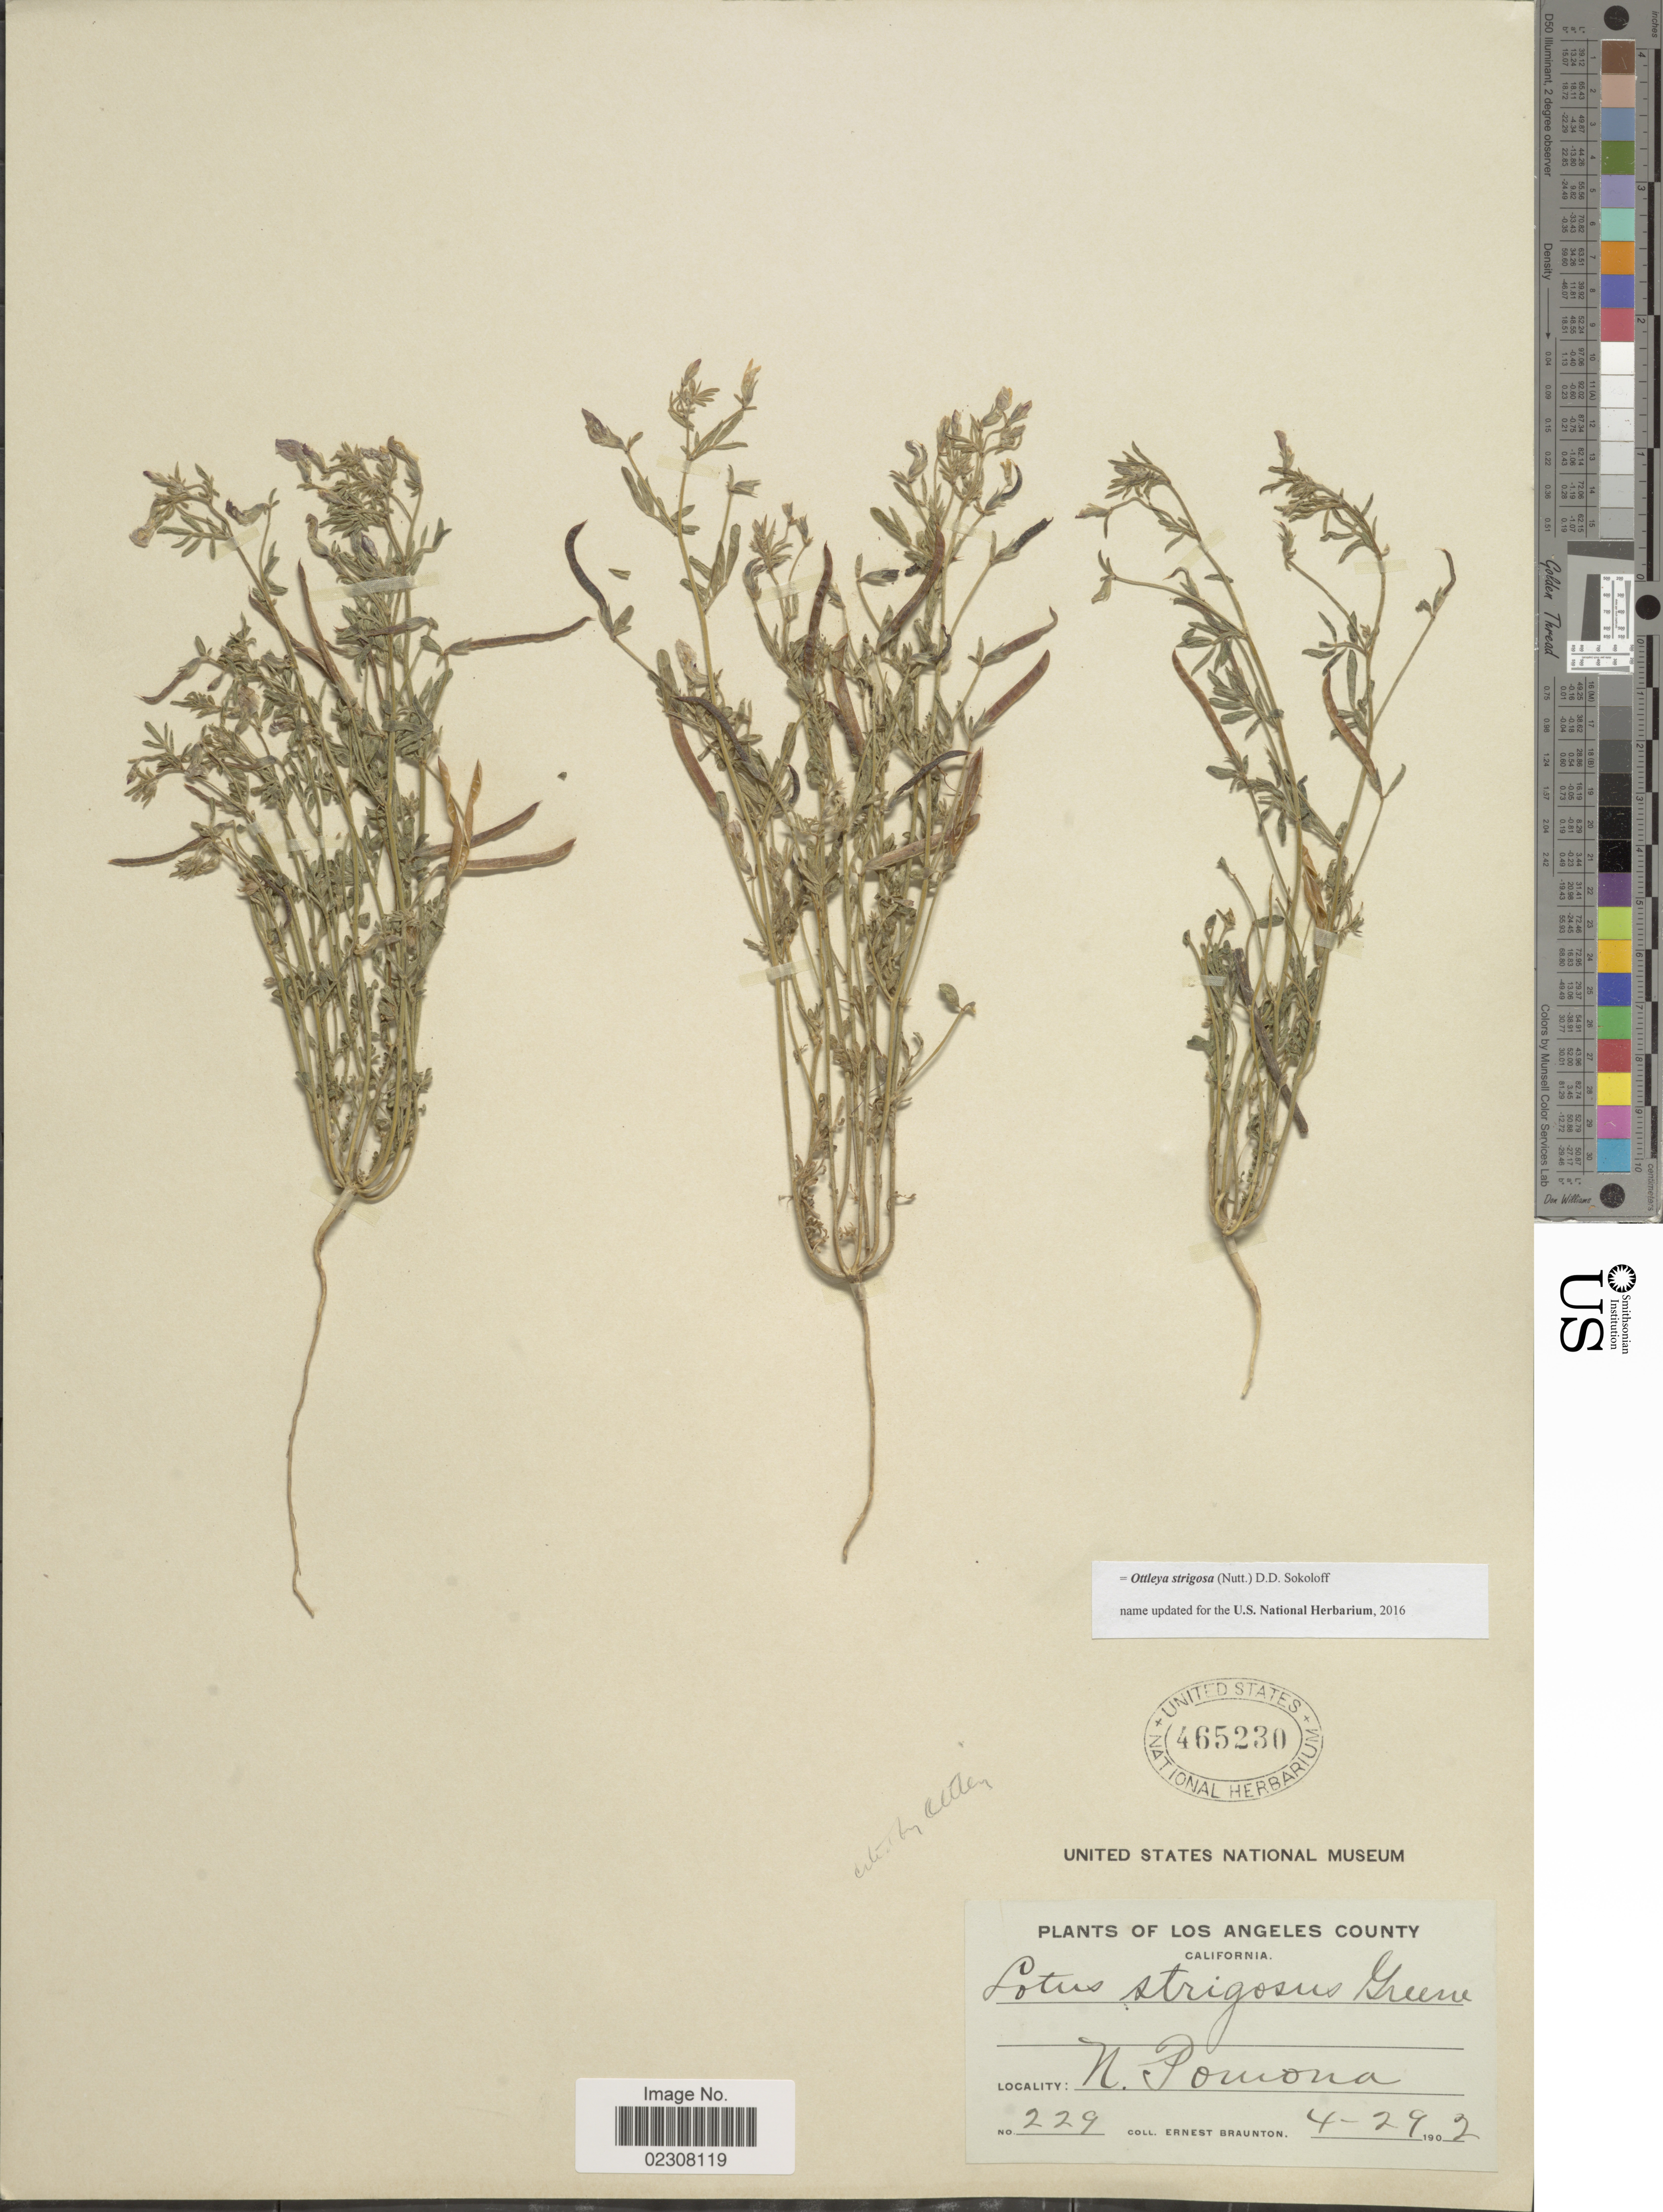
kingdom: Plantae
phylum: Tracheophyta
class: Magnoliopsida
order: Fabales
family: Fabaceae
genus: Ottleya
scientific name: Ottleya strigosa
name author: (Nutt.) D.D. Sokoloff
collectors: E. Braunton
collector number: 229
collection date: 1902-04-29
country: United States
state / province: California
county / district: Los Angeles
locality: Los Angeles County, N. Pouiona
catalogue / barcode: US 465230